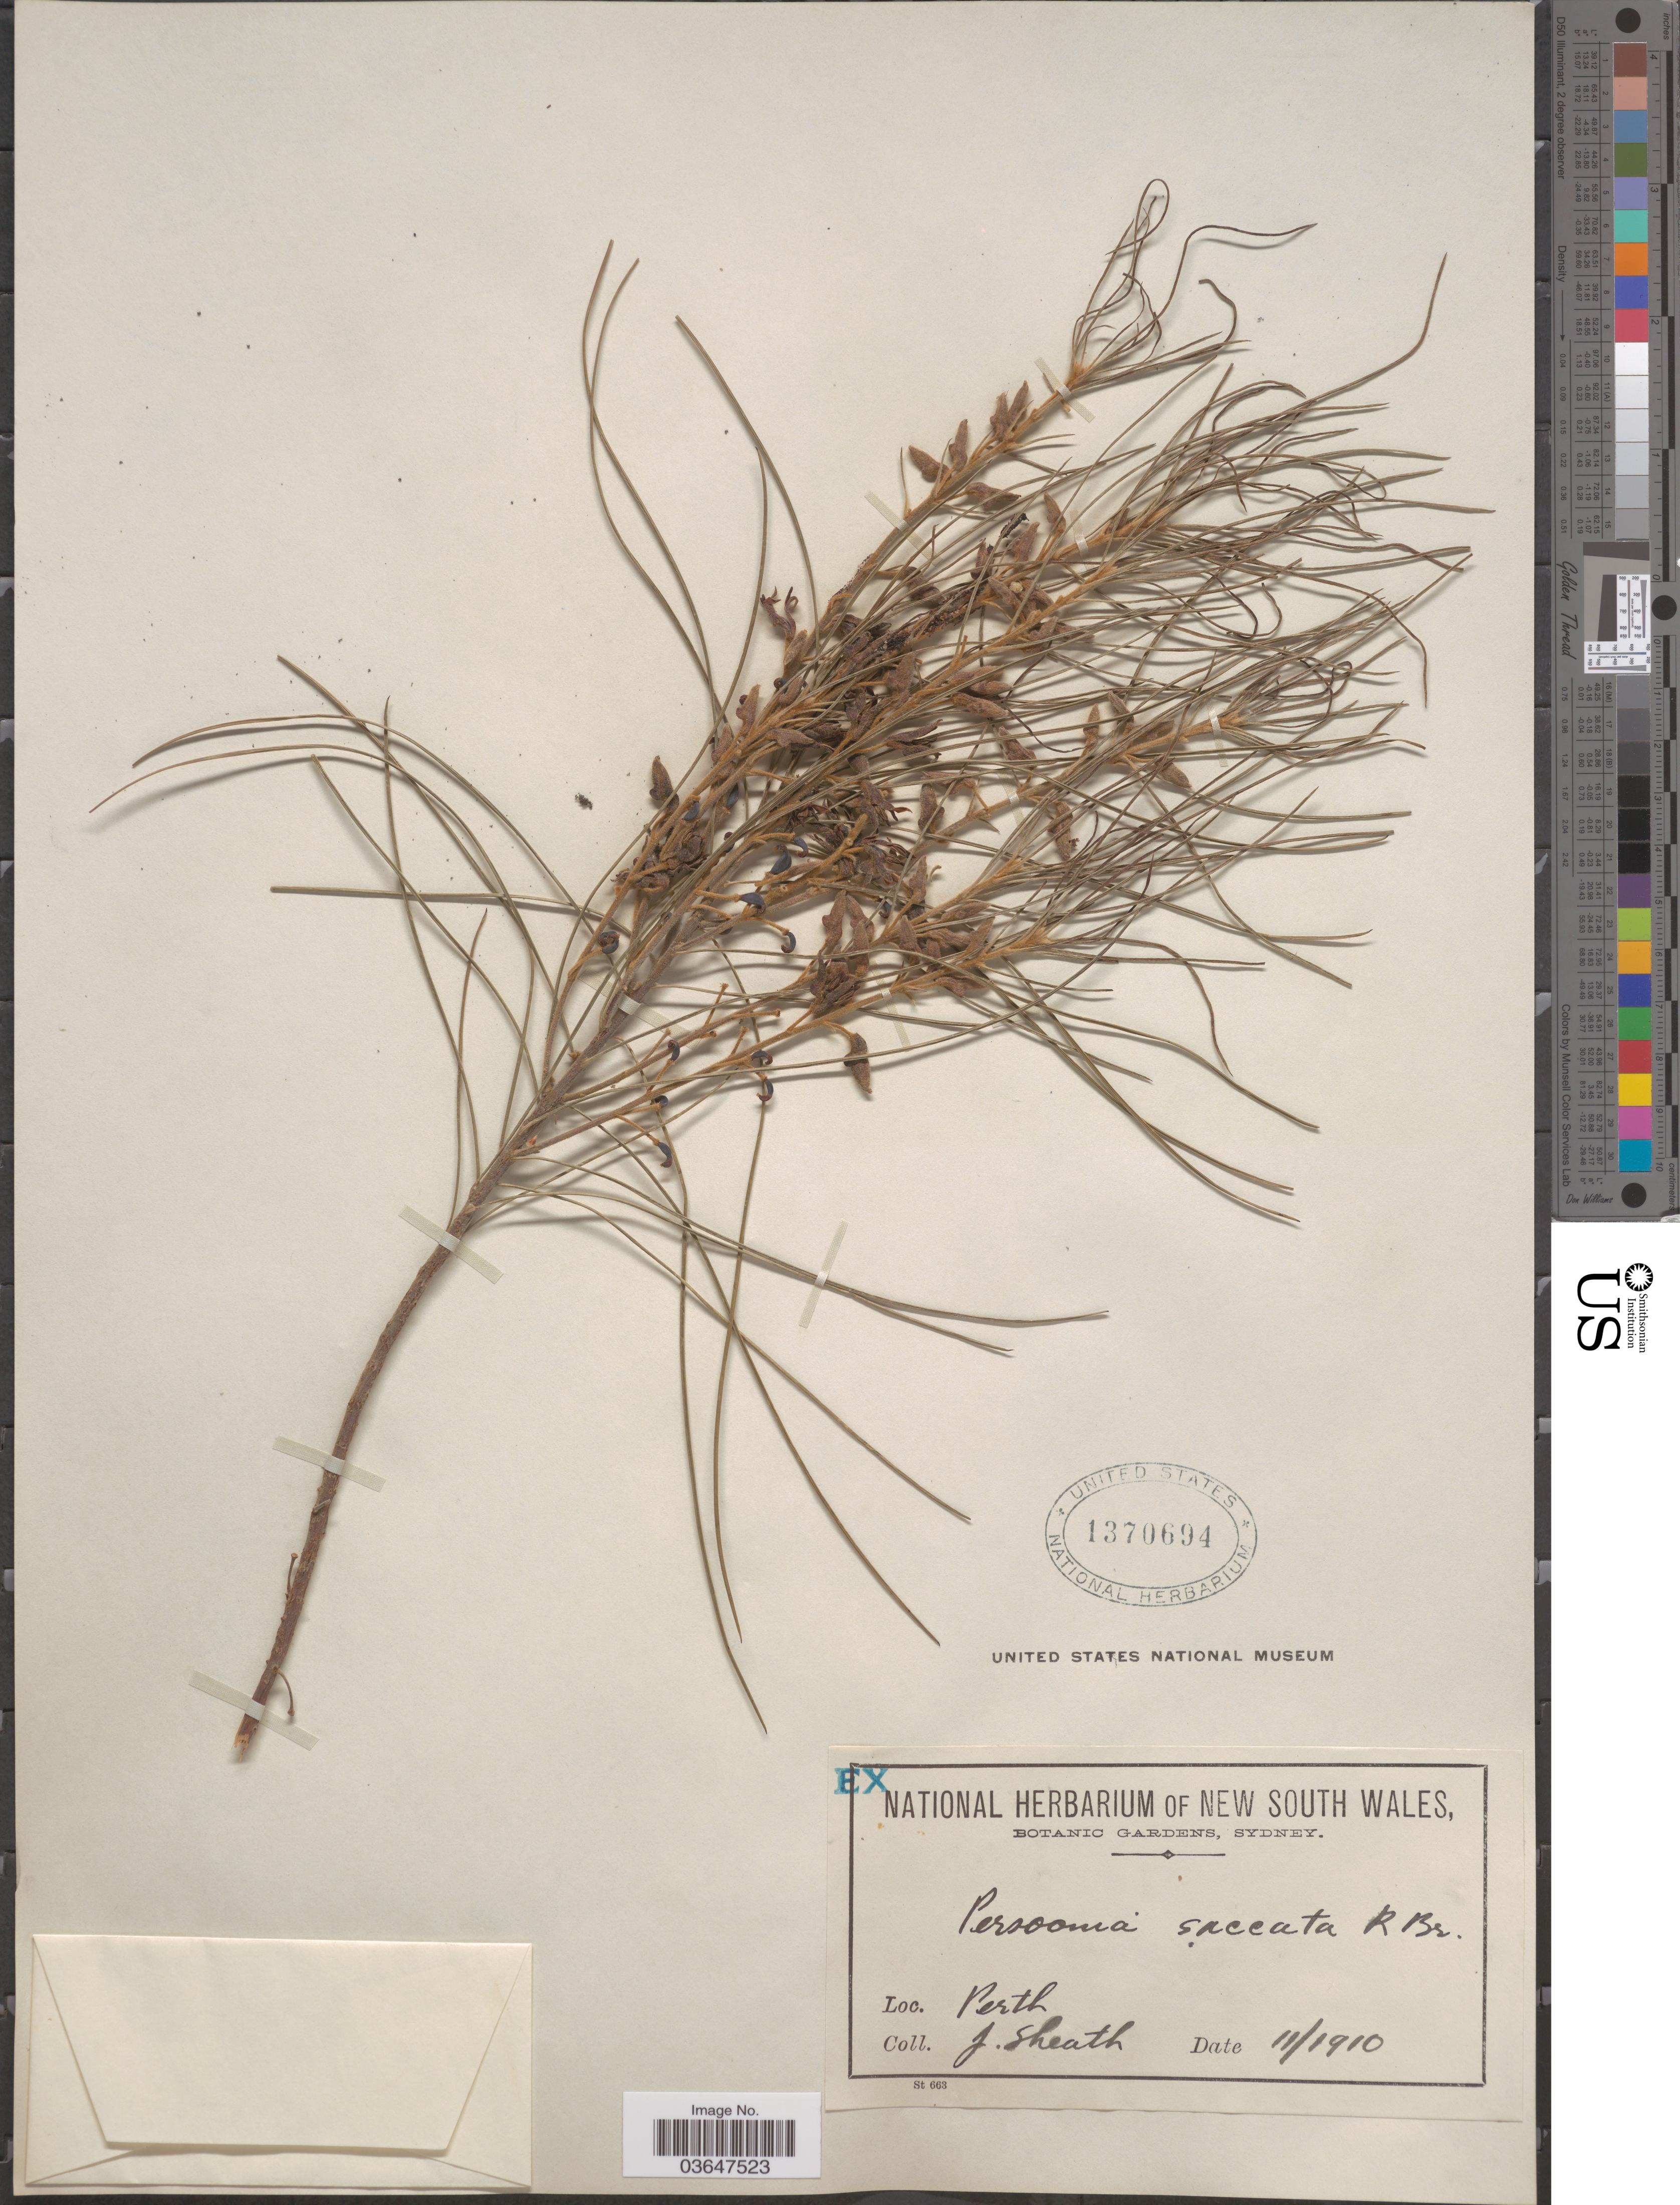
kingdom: Plantae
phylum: Tracheophyta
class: Magnoliopsida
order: Proteales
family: Proteaceae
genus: Persoonia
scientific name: Persoonia saccata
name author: R. Br.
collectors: J. Sheath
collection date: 1910-11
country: Australia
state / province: New South Wales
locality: Perth.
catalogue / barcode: US 1370694